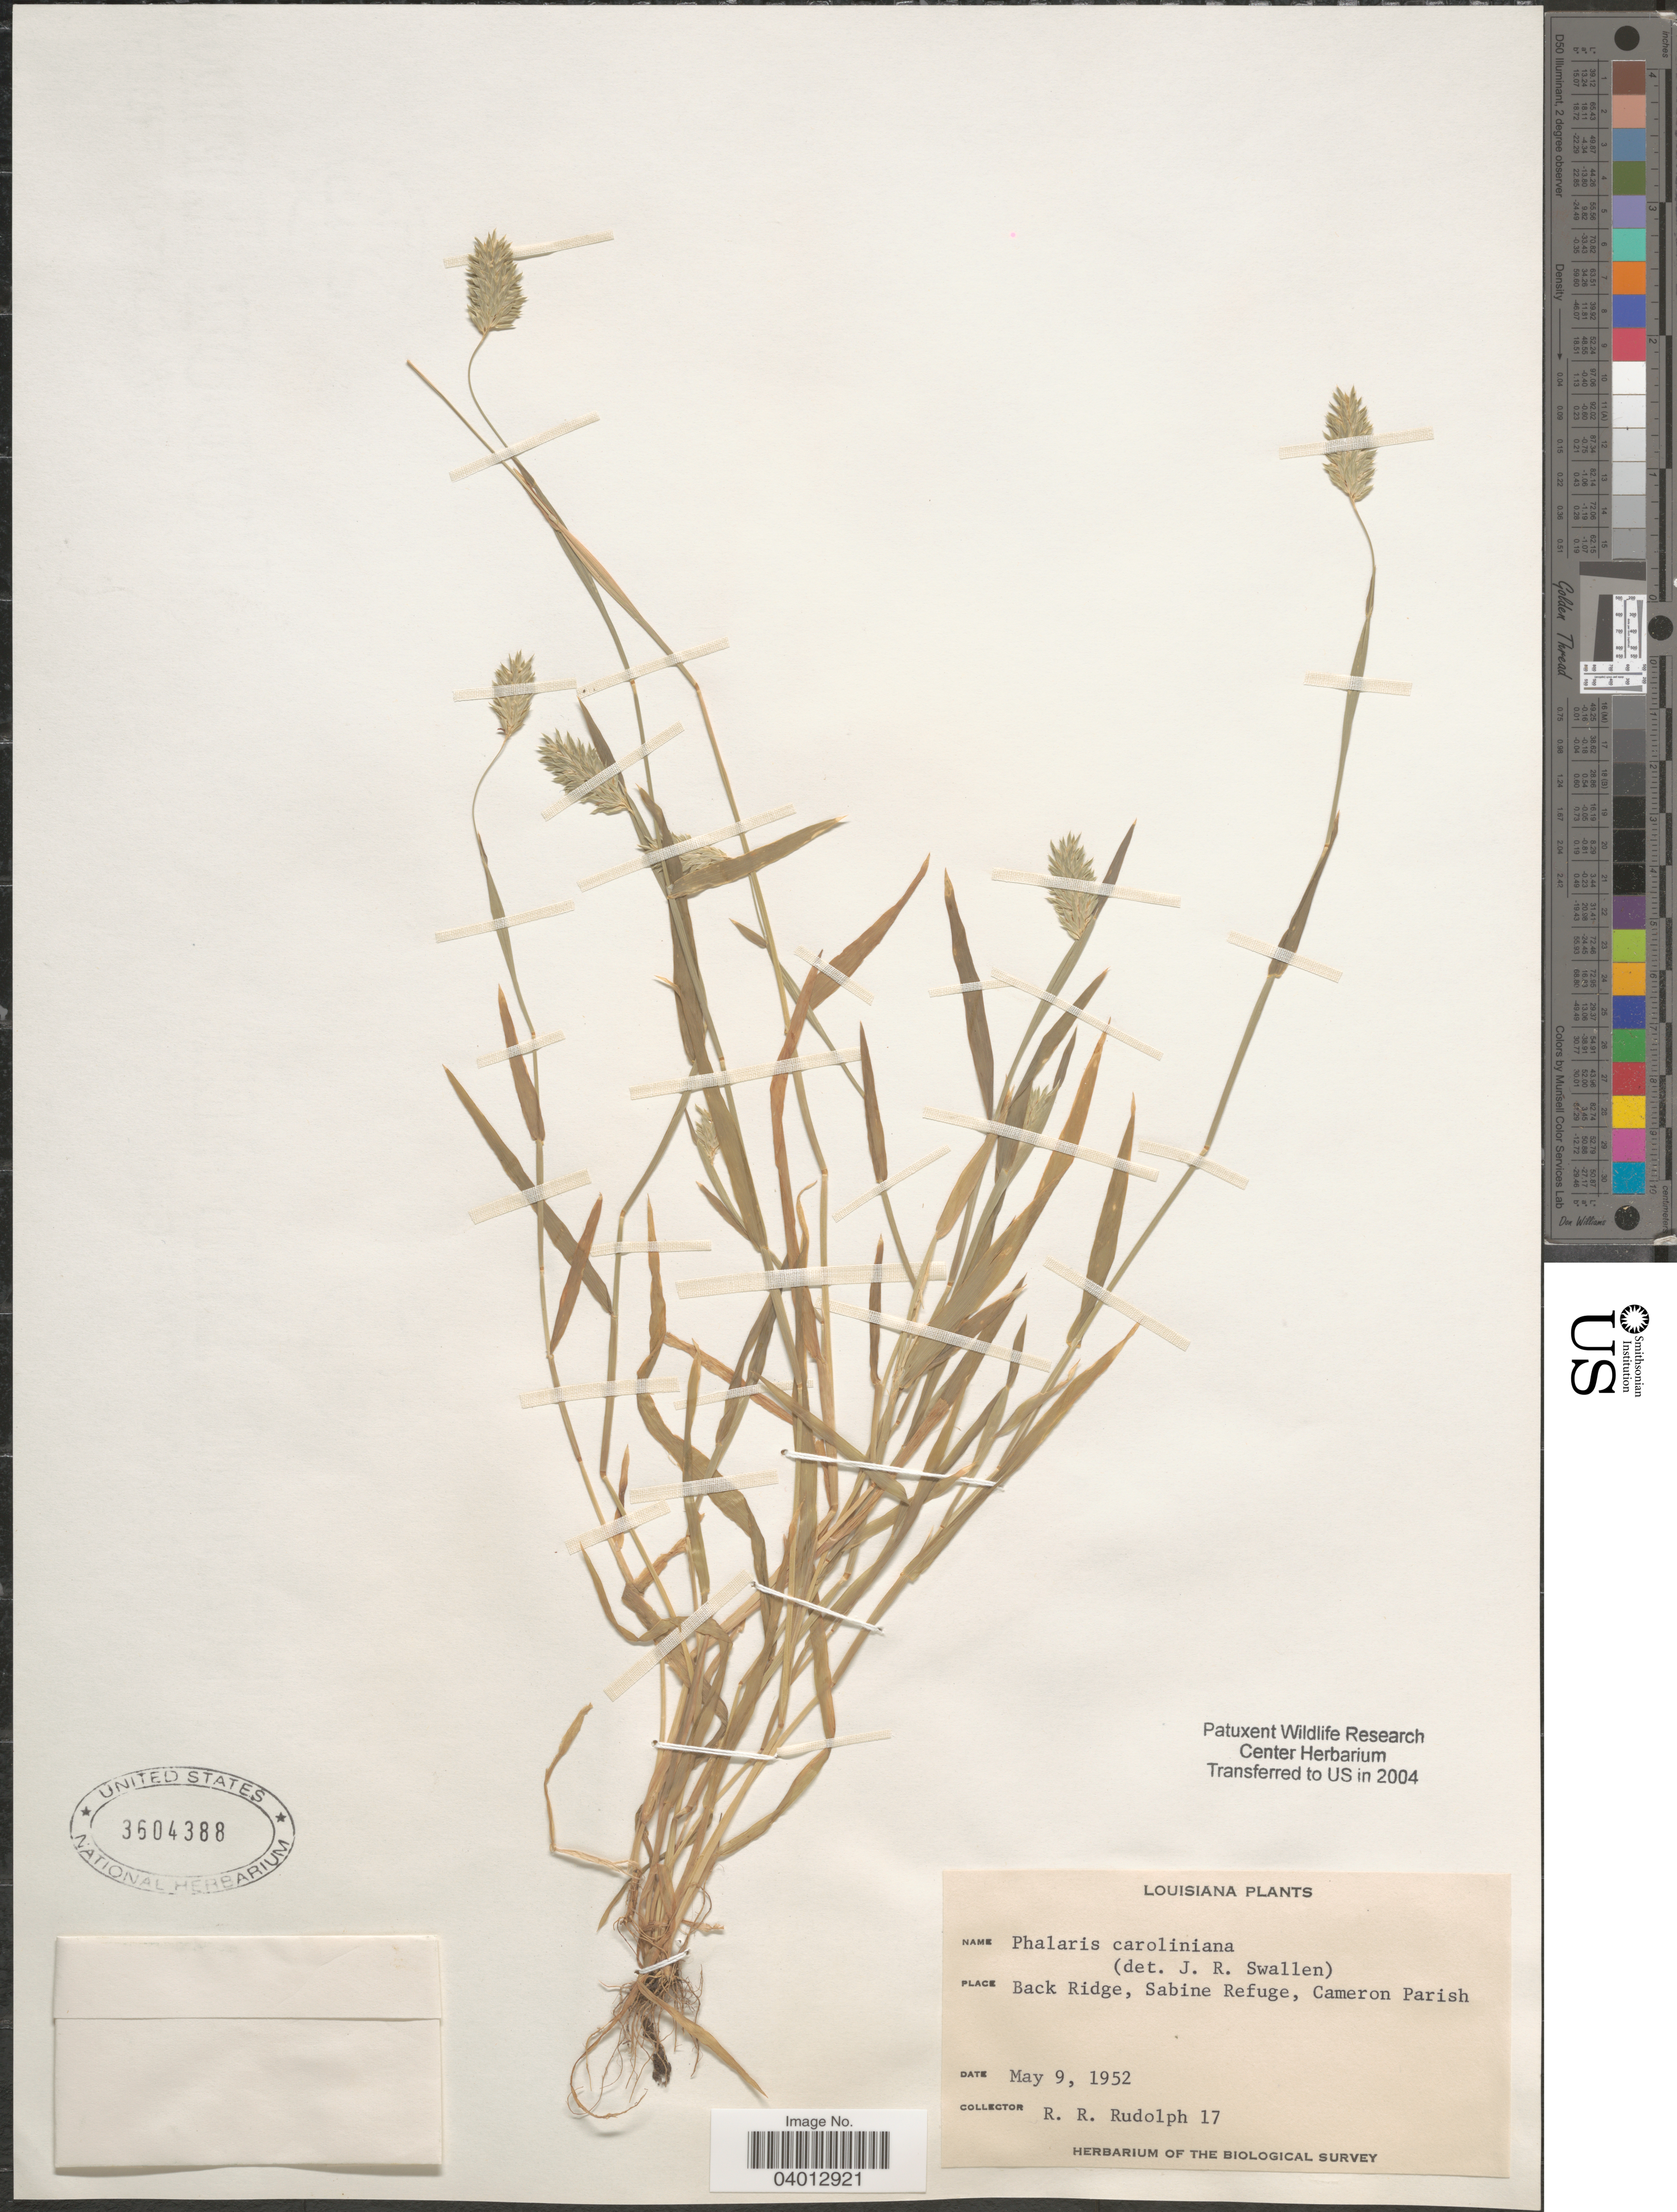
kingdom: Plantae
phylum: Tracheophyta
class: Liliopsida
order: Poales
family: Poaceae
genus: Phalaris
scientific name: Phalaris caroliniana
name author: Walter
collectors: R. Rudolph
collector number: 17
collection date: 1952-05-09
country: United States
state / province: Louisiana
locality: Back Ridge, Sabine Refuge, Cameron Parish.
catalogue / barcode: US 3604388